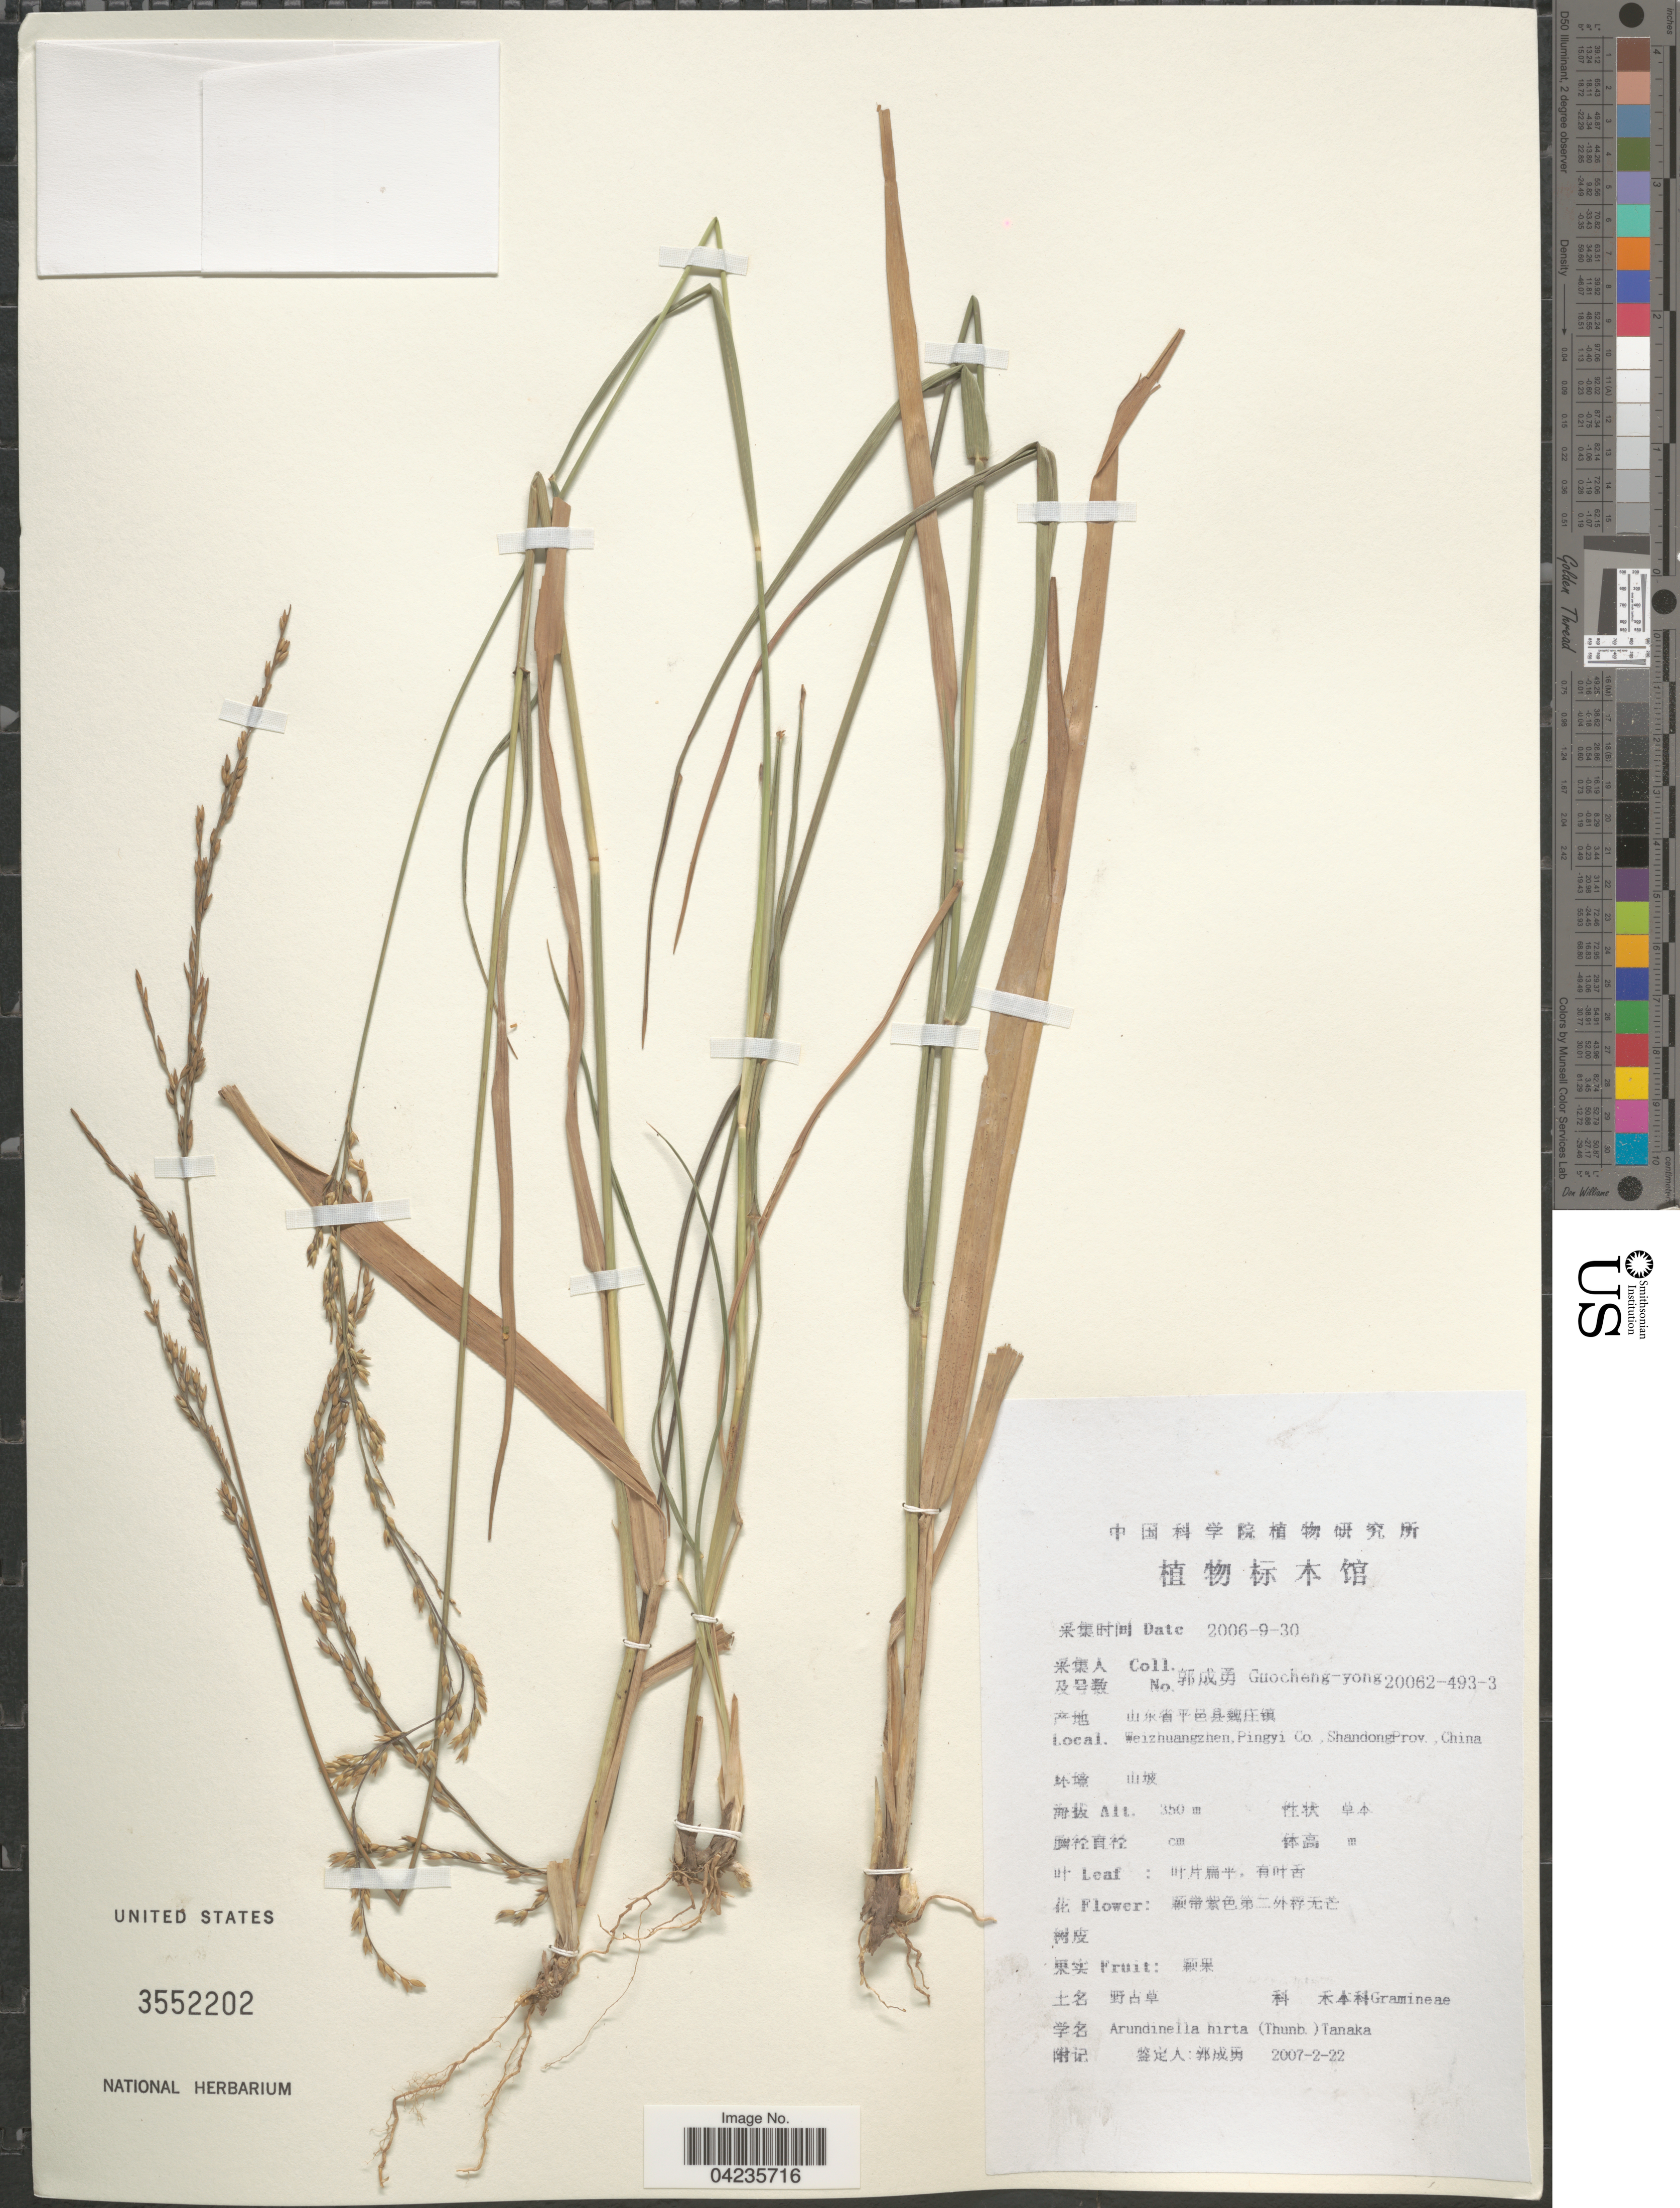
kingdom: Plantae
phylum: Tracheophyta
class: Liliopsida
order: Poales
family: Poaceae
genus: Arundinella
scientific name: Arundinella hirta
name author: (Thunb.) Tanaka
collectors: Guo cheng-yong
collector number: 20062-493-3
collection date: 2006-09-30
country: China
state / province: Shandong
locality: Weizhuangzhen,Pingyi Co.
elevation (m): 350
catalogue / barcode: US 3552202